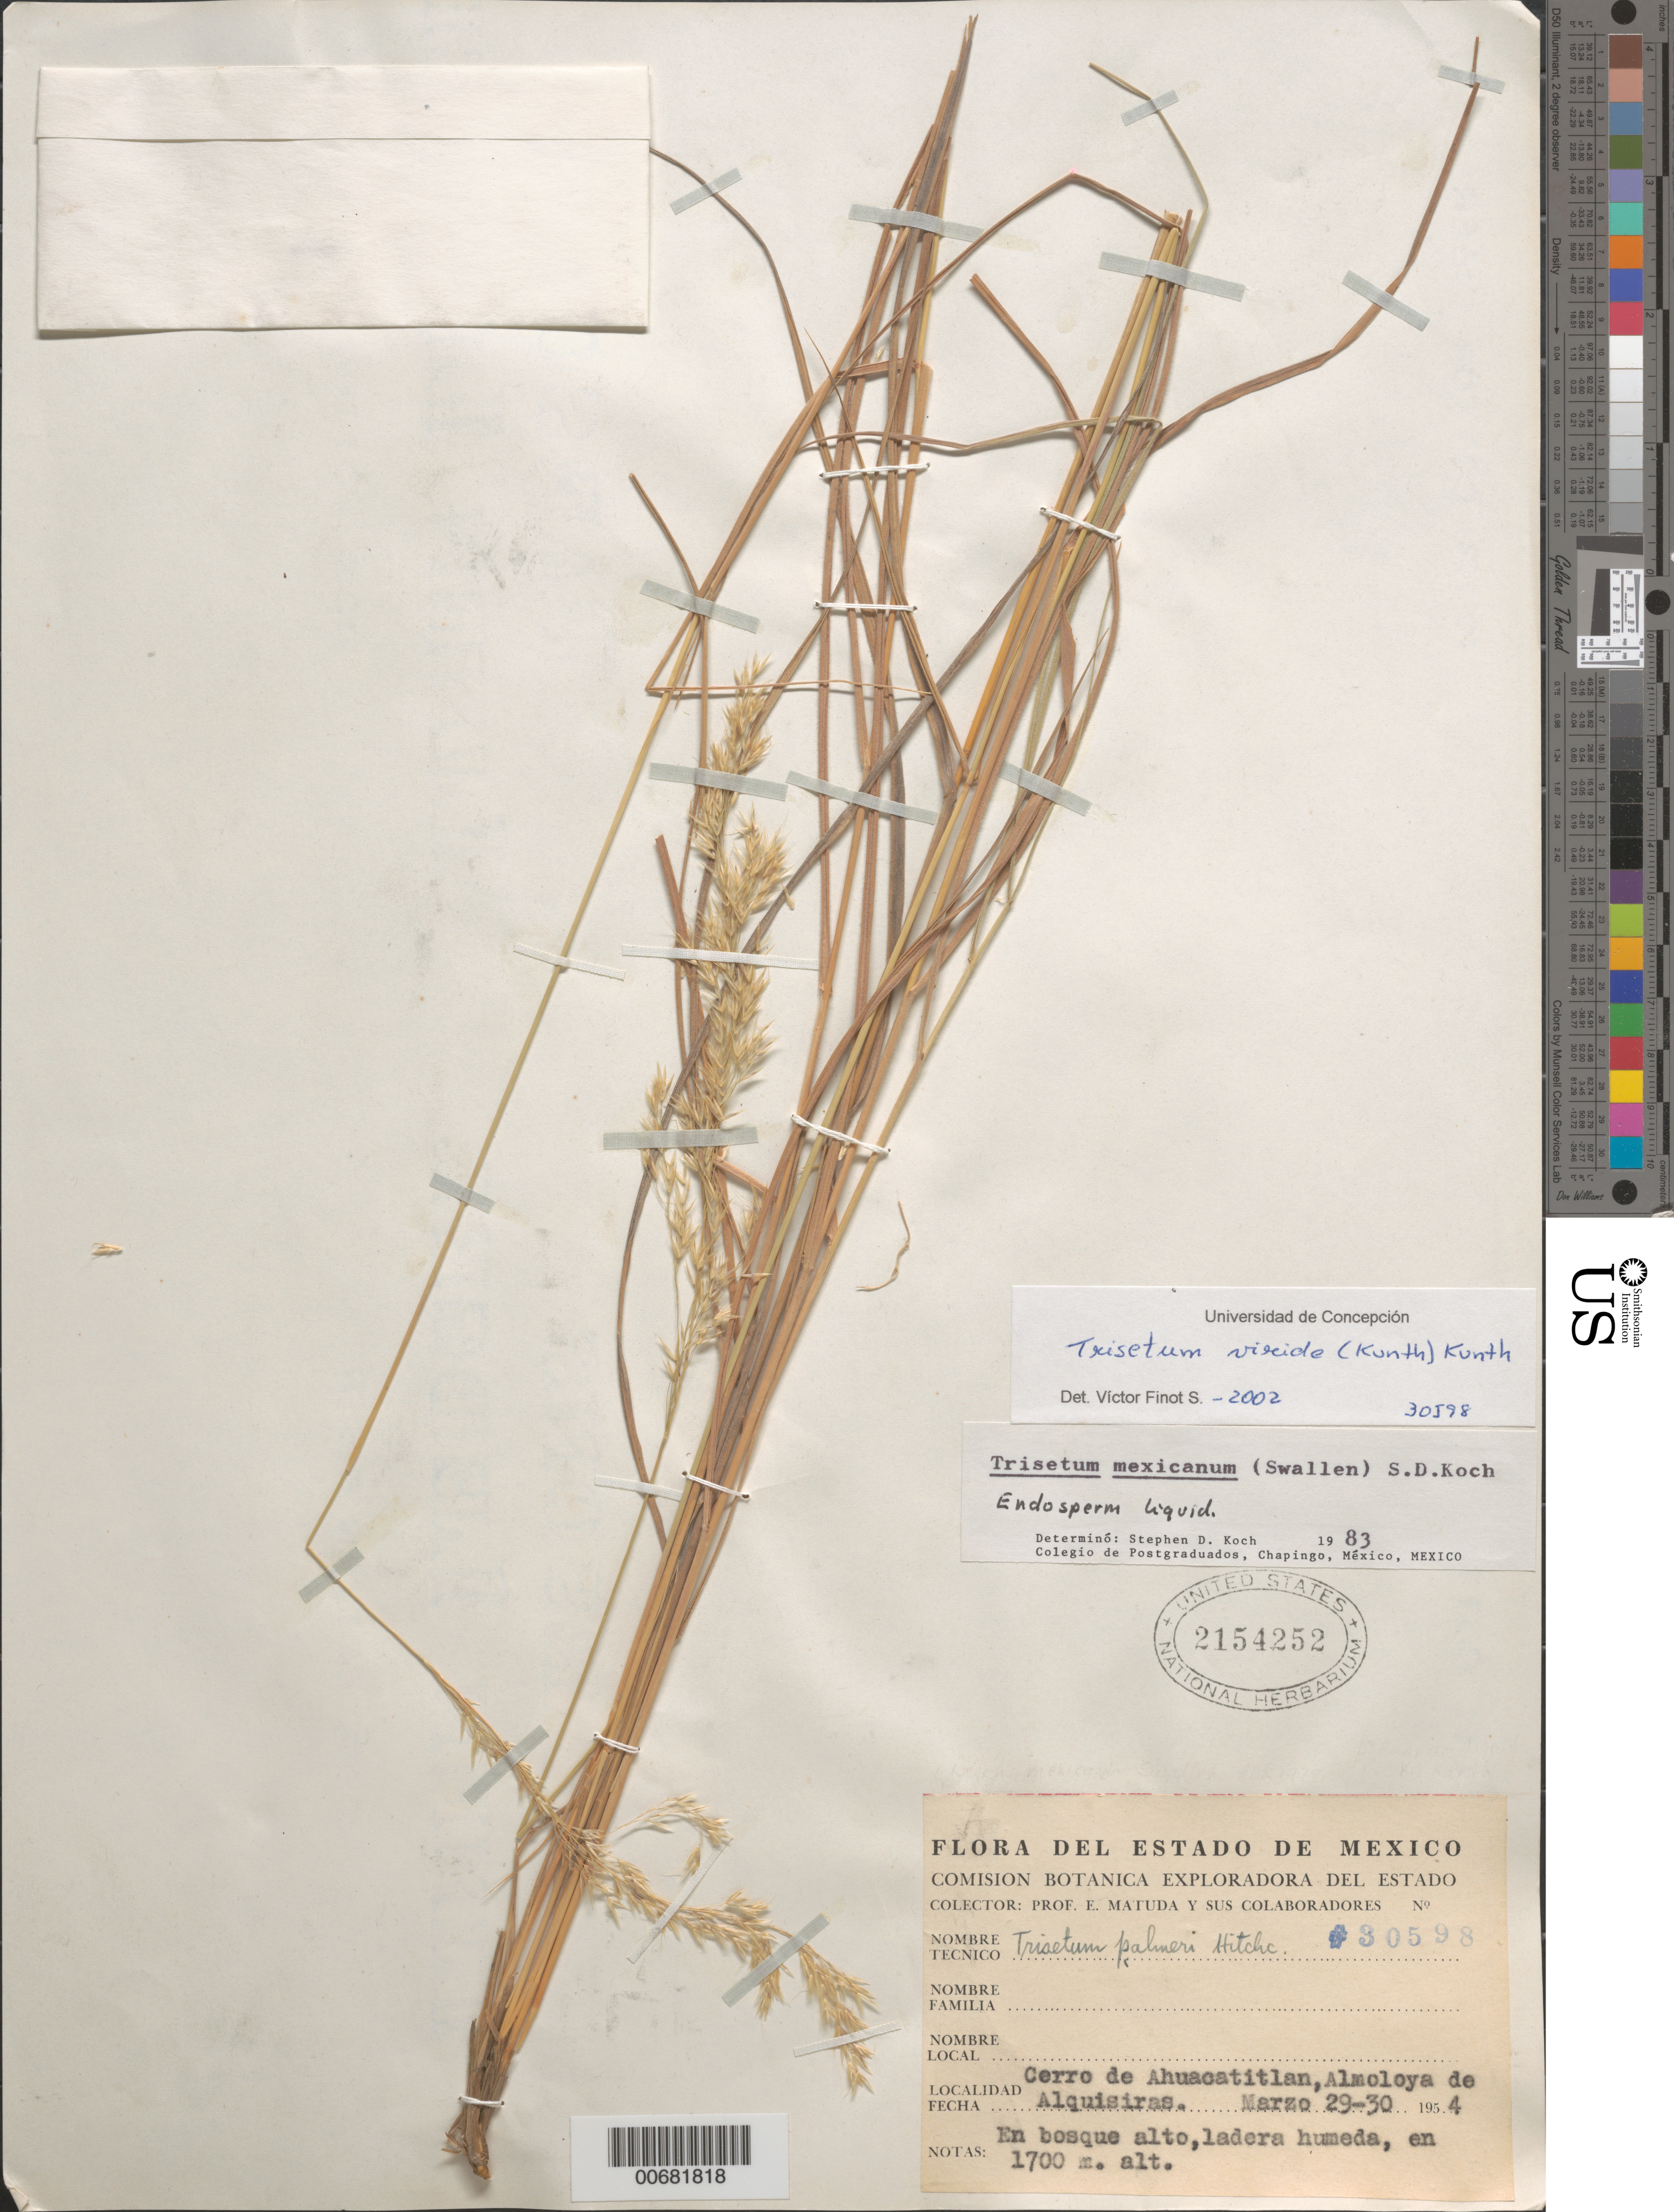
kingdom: Plantae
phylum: Tracheophyta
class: Liliopsida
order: Poales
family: Poaceae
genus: Trisetum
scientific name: Trisetum viride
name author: (Kunth) Kunth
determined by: Finot, V. L.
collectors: E. Matuda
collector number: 30598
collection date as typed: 29 Mar 1954 to 30 Mar 1954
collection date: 1954-03-29/1954-03-30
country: Mexico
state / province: México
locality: Cerro de Ahuacatitlan, Almoloya de Alquisiras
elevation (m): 1700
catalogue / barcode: US 2154252